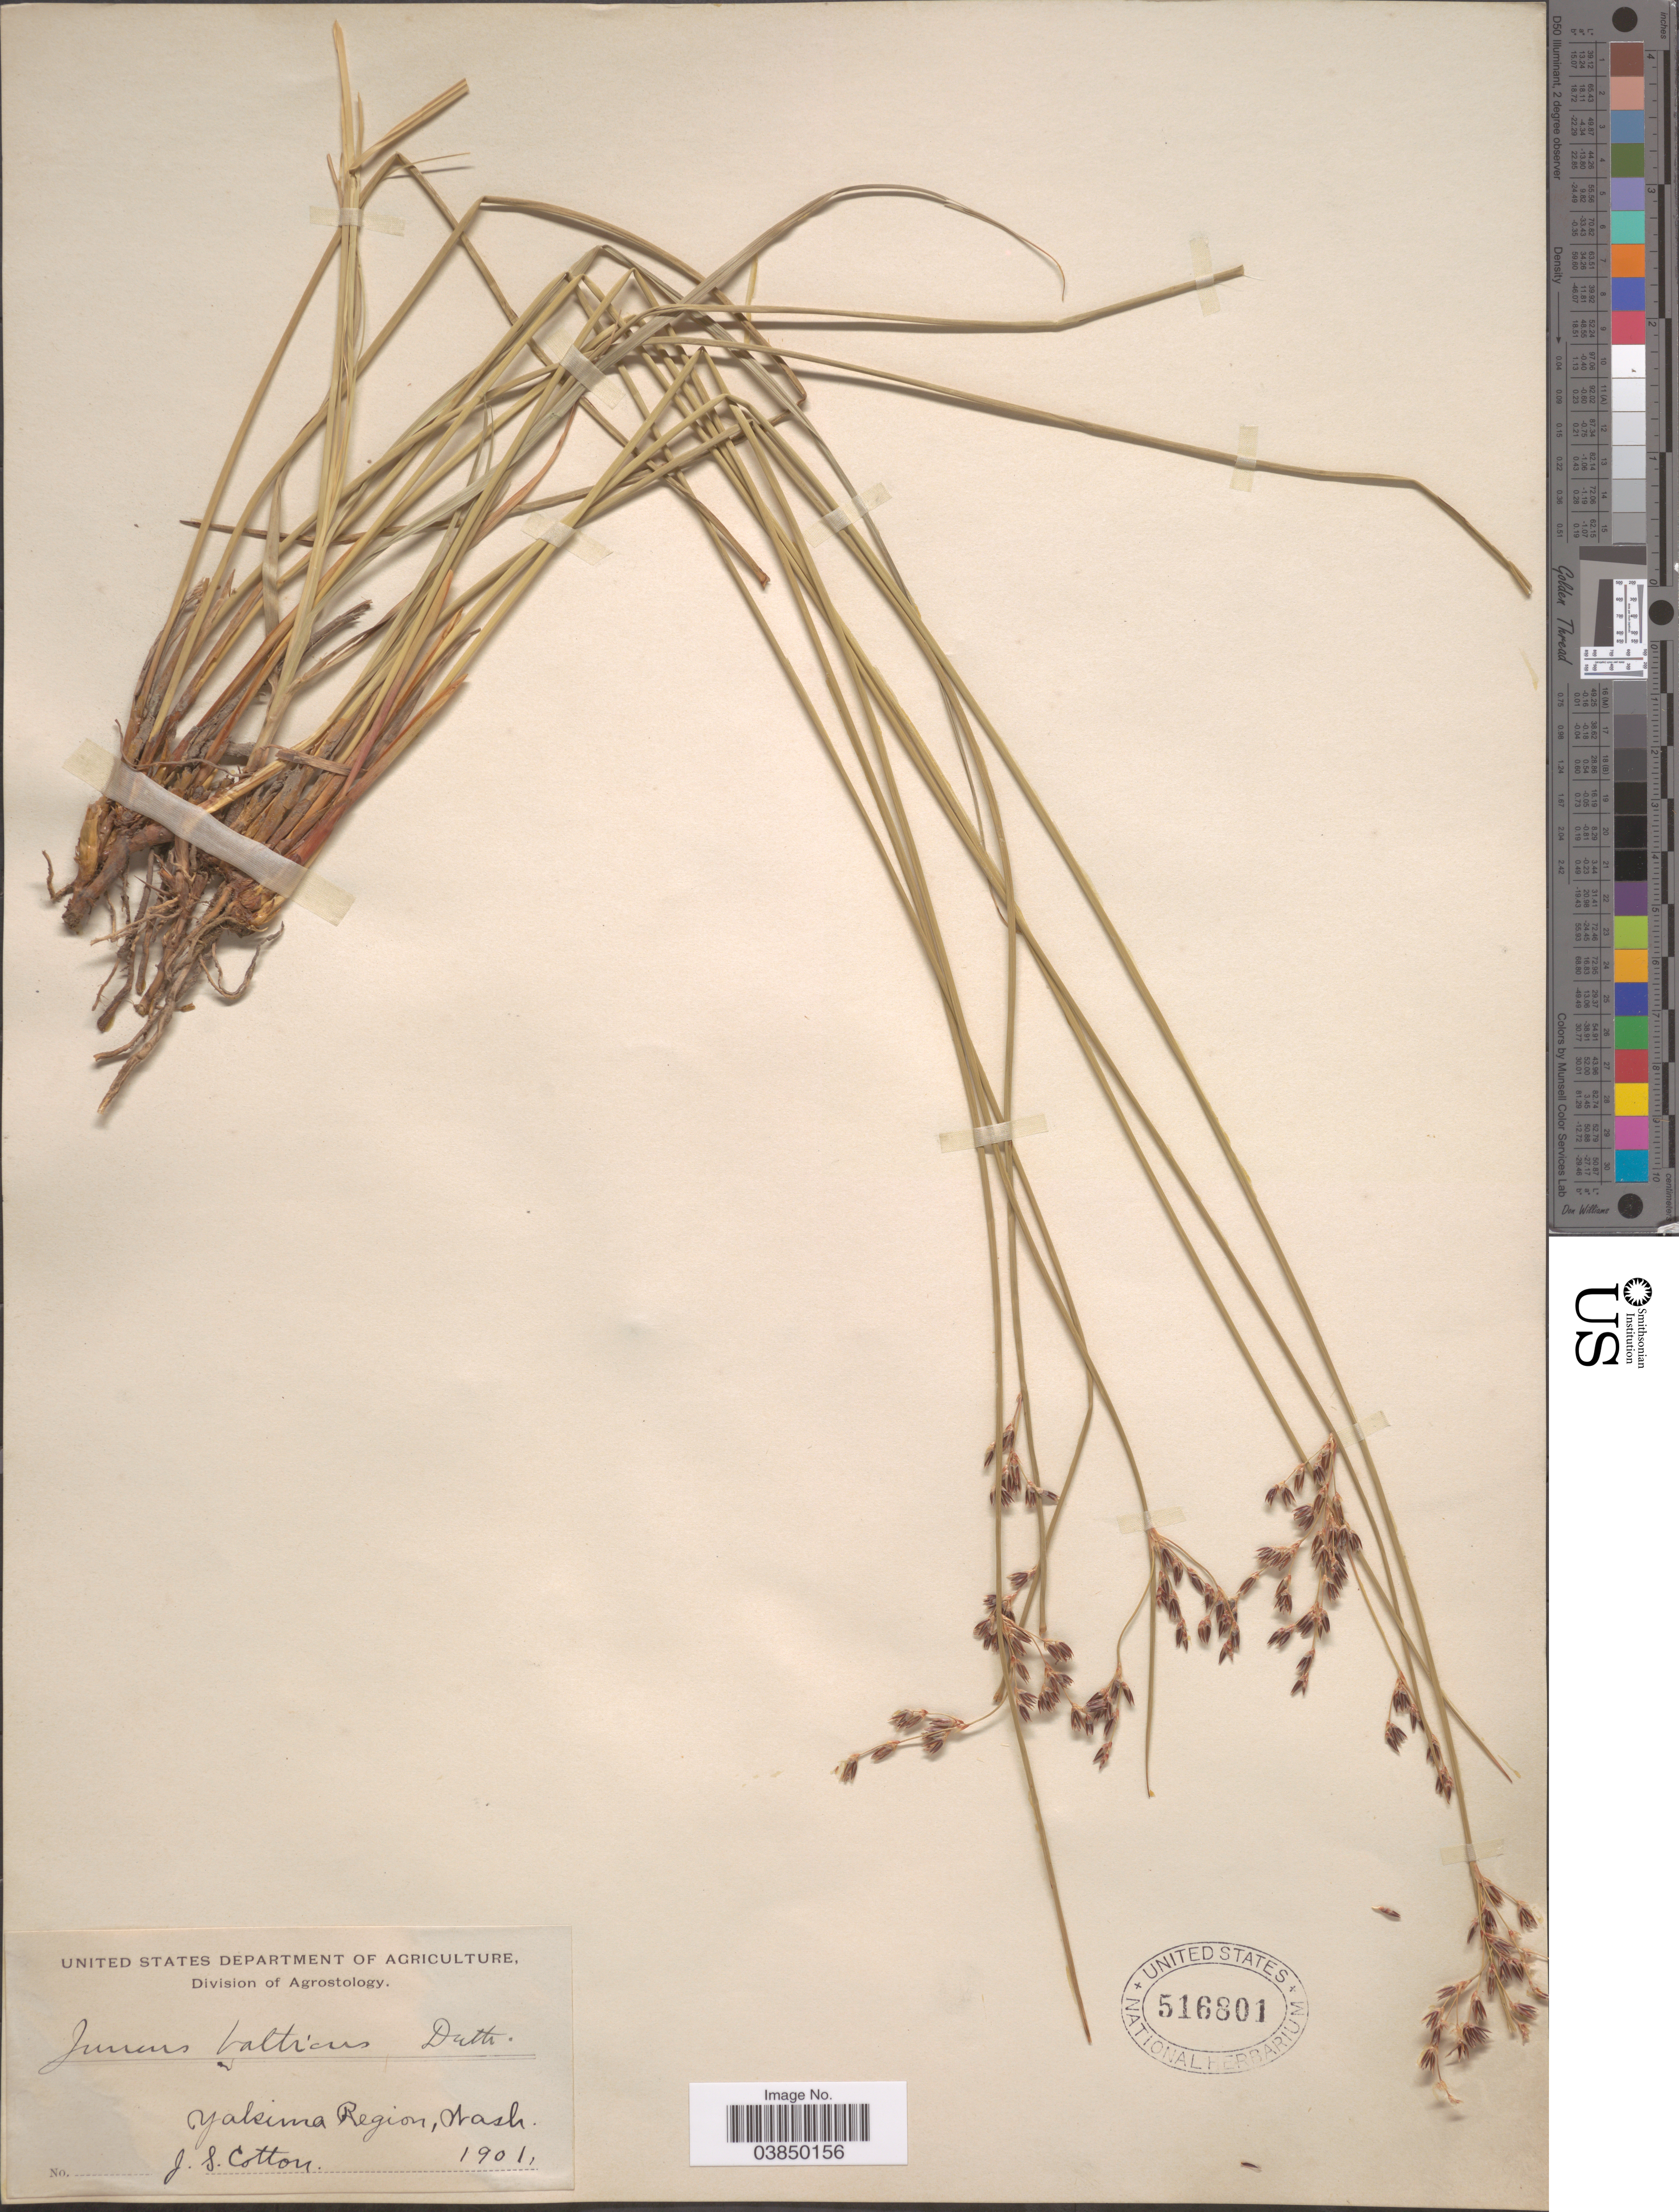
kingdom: Plantae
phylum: Tracheophyta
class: Liliopsida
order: Poales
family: Juncaceae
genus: Juncus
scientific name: Juncus balticus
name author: Willd.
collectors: J. S. Cotton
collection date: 1901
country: United States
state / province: Washington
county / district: Yakima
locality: Yakima Region.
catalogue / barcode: US 516801